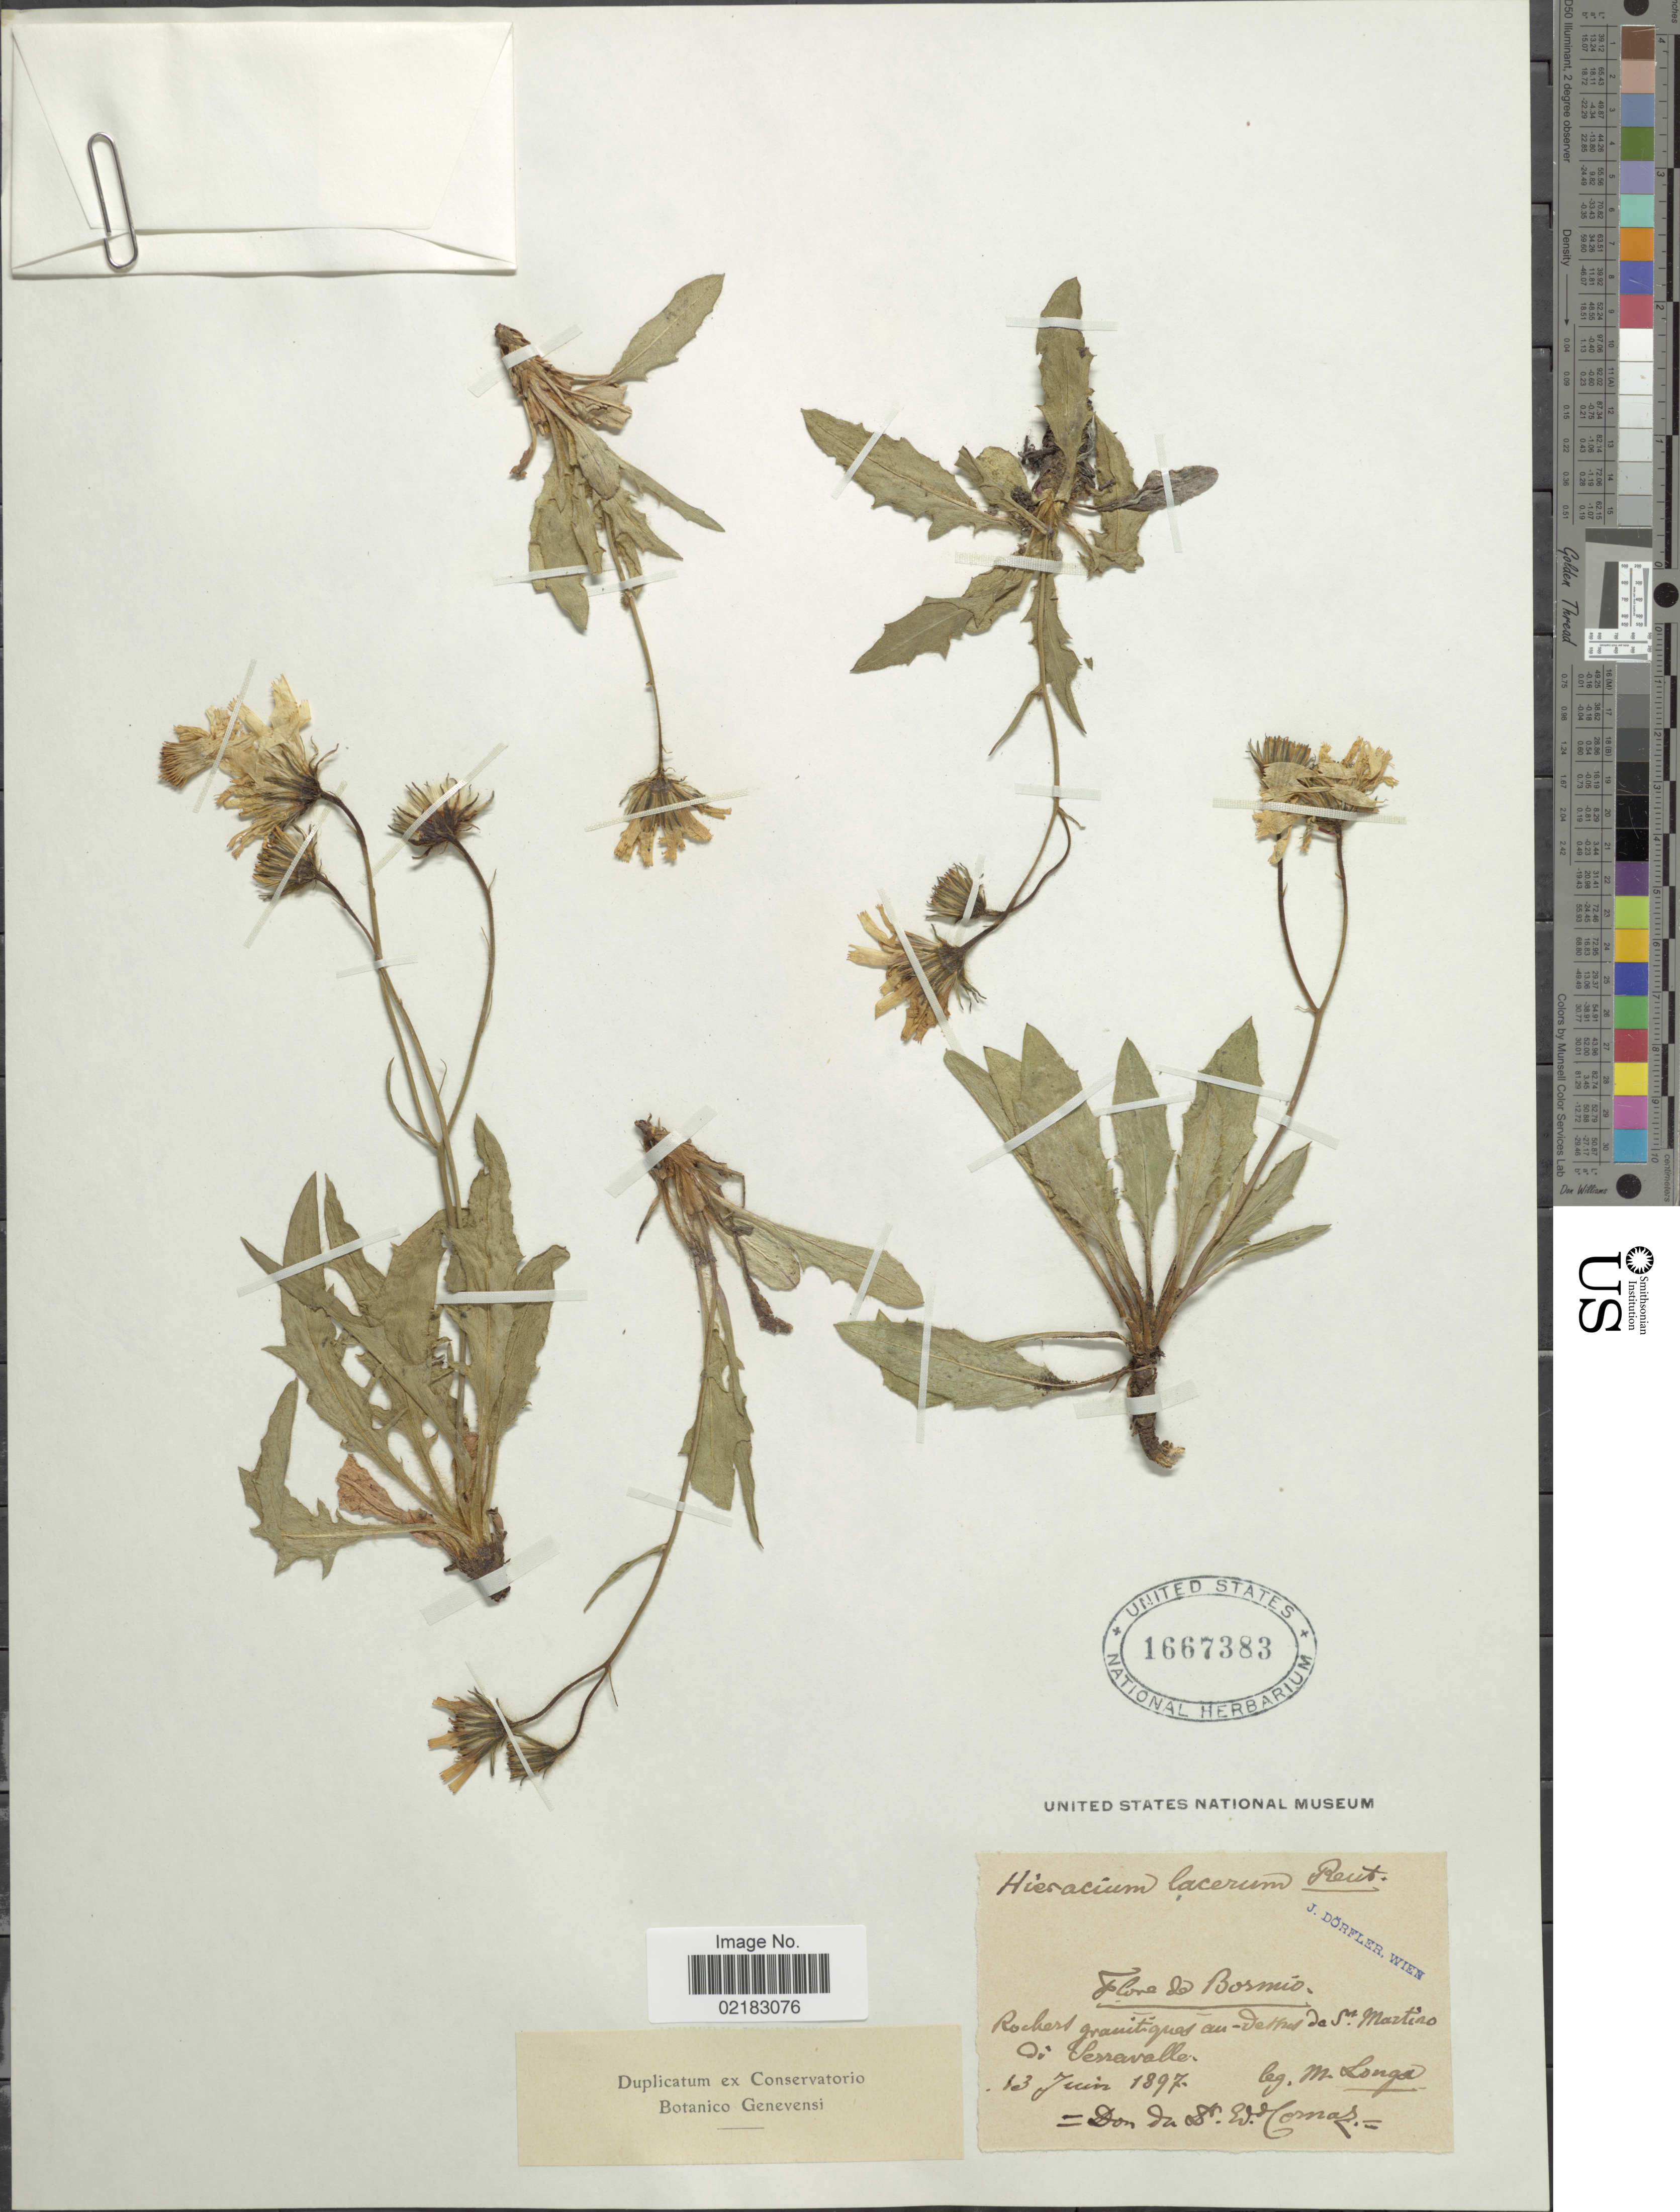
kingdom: Plantae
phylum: Tracheophyta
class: Magnoliopsida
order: Asterales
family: Asteraceae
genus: Hieracium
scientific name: Hieracium humile subsp. lacerum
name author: (Fr.) Zahn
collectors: M. Longa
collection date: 1897-06-13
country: Italy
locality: Bormio, Martino Serravalle [interpreted]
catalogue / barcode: US 1667383